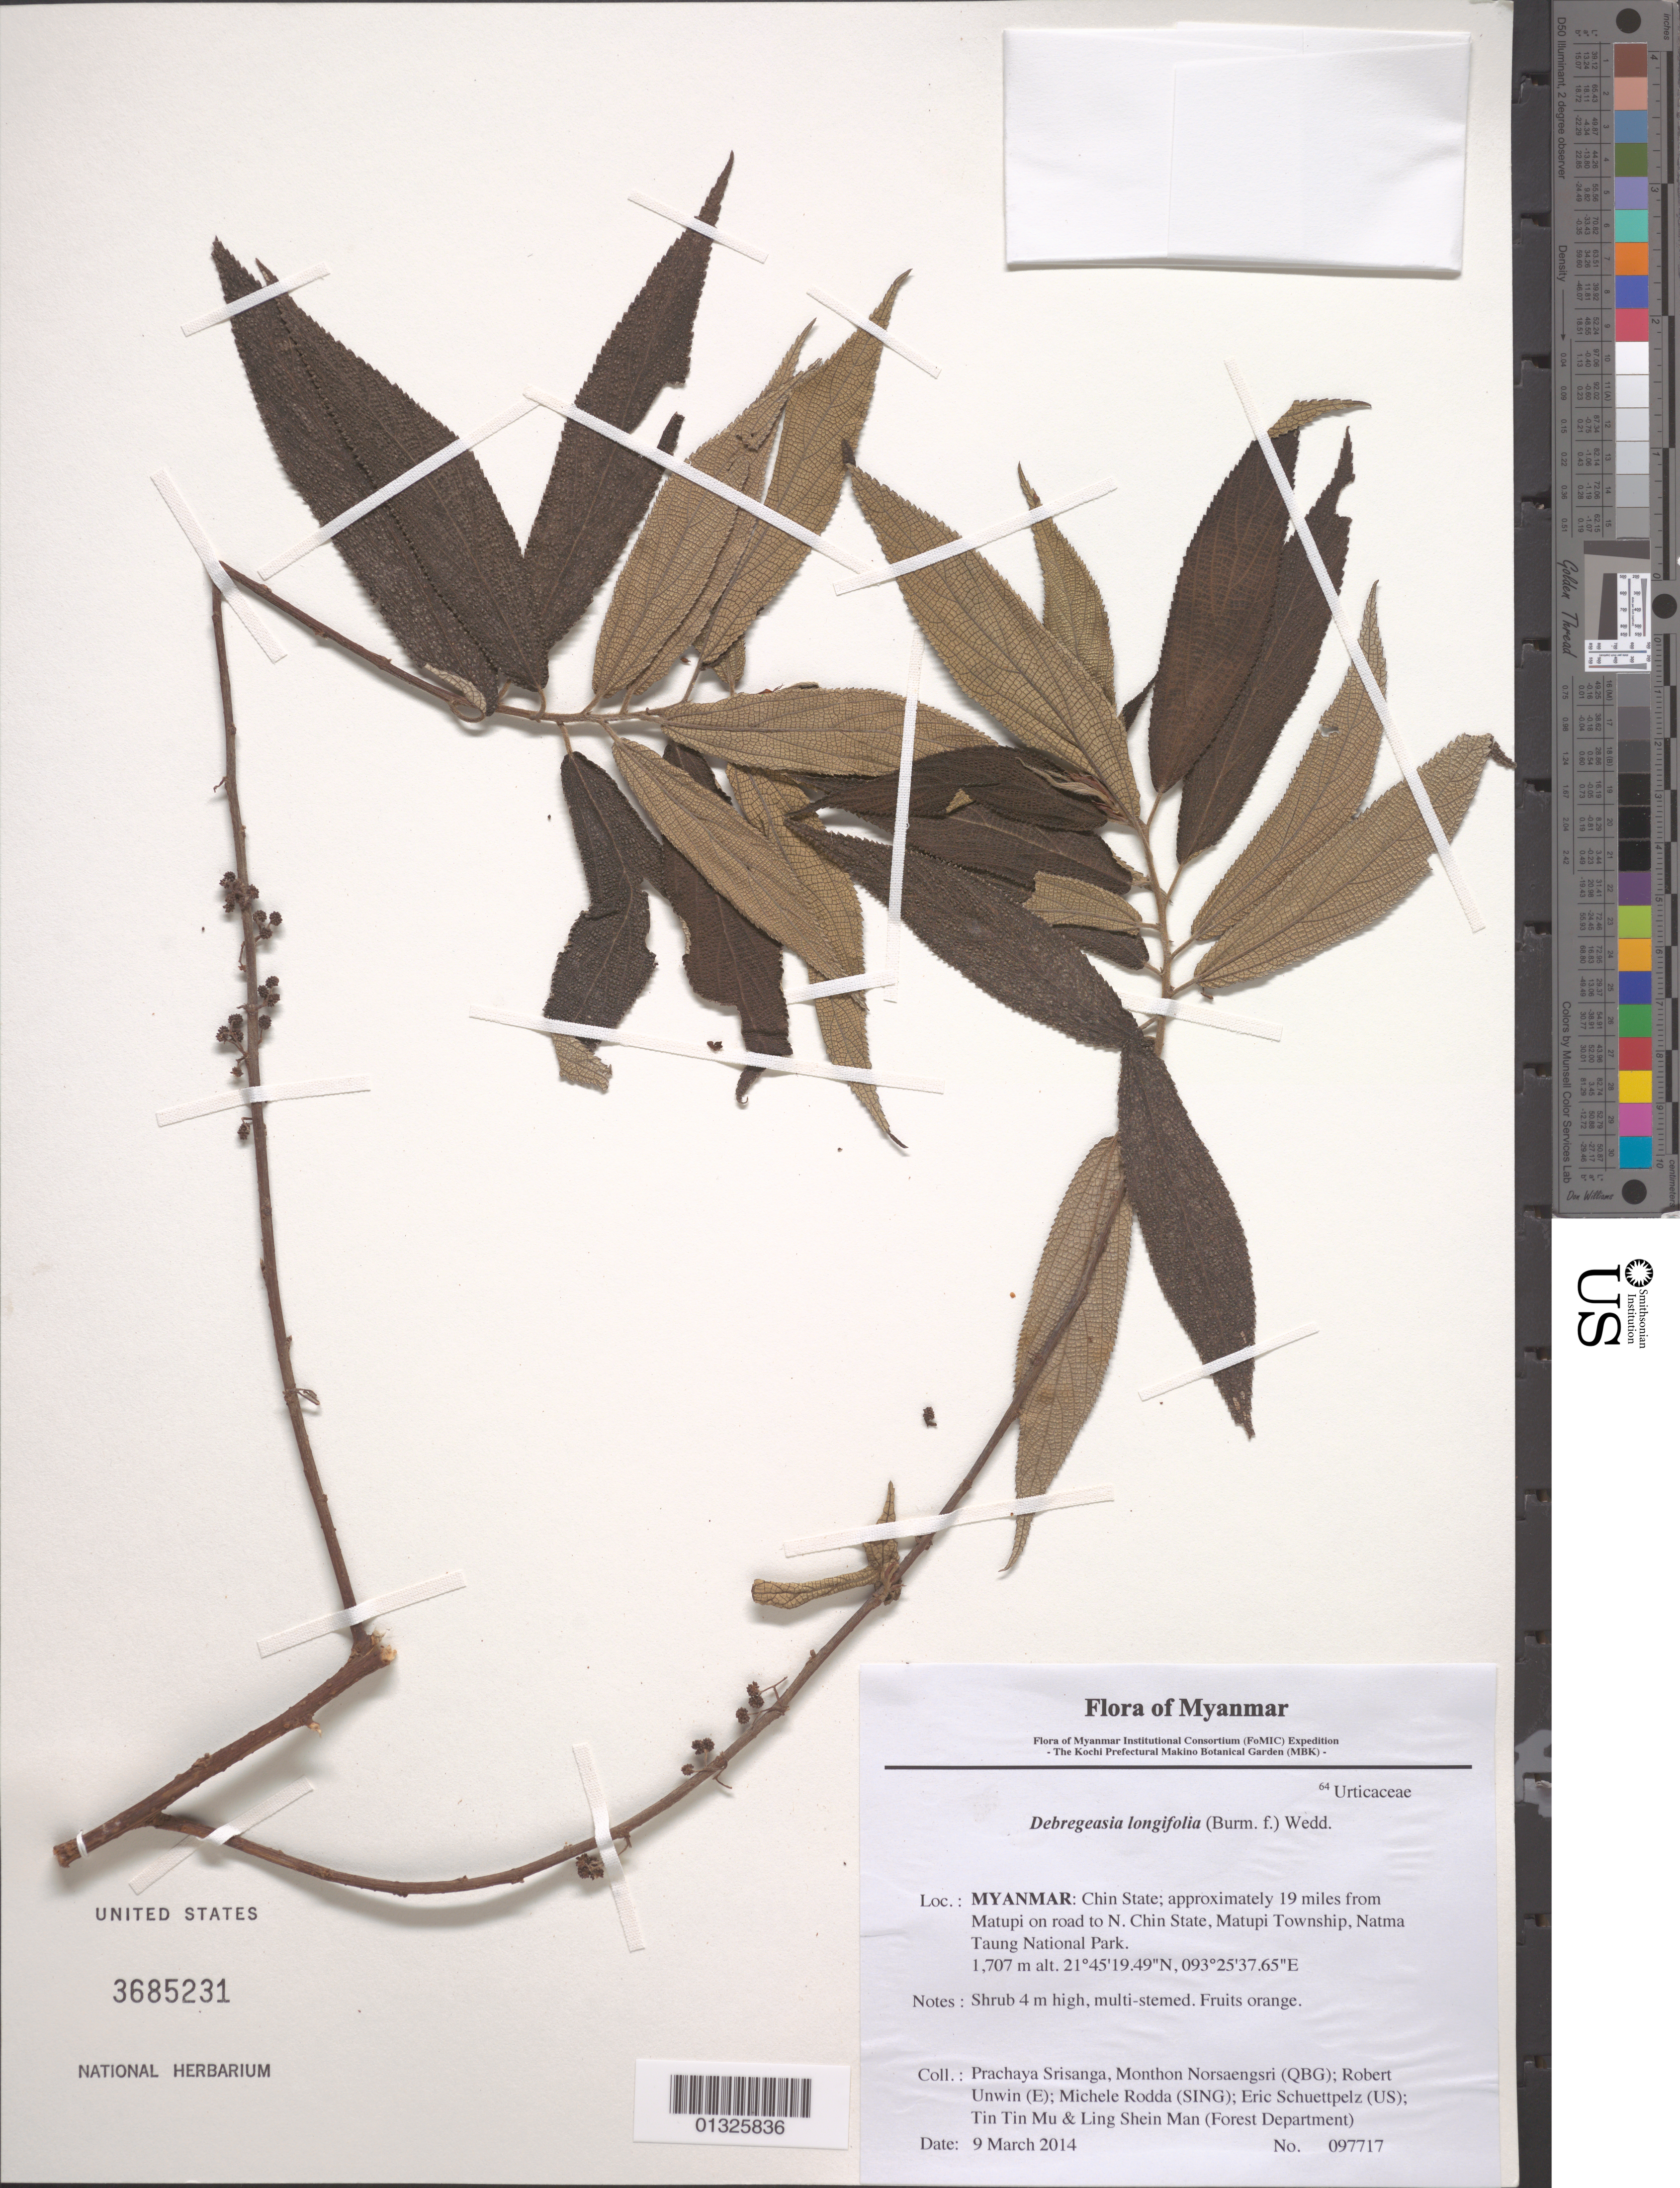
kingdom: Plantae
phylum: Tracheophyta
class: Magnoliopsida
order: Rosales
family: Urticaceae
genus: Debregeasia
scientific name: Debregeasia longifolia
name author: (Burm. f.) Wedd.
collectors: P. Srisanga, M. Norsaengsri, R. Unwin, M. Rodda, E. Schuettpelz, Tin Tin Mu & Ling Shein Man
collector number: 97717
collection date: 2014-03-09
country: Myanmar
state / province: Chin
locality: Approximately 19 miles from Matupi on road to N. Chin State, Matupi Township, Natma Taung National Park.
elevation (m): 1707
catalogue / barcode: US 3685231